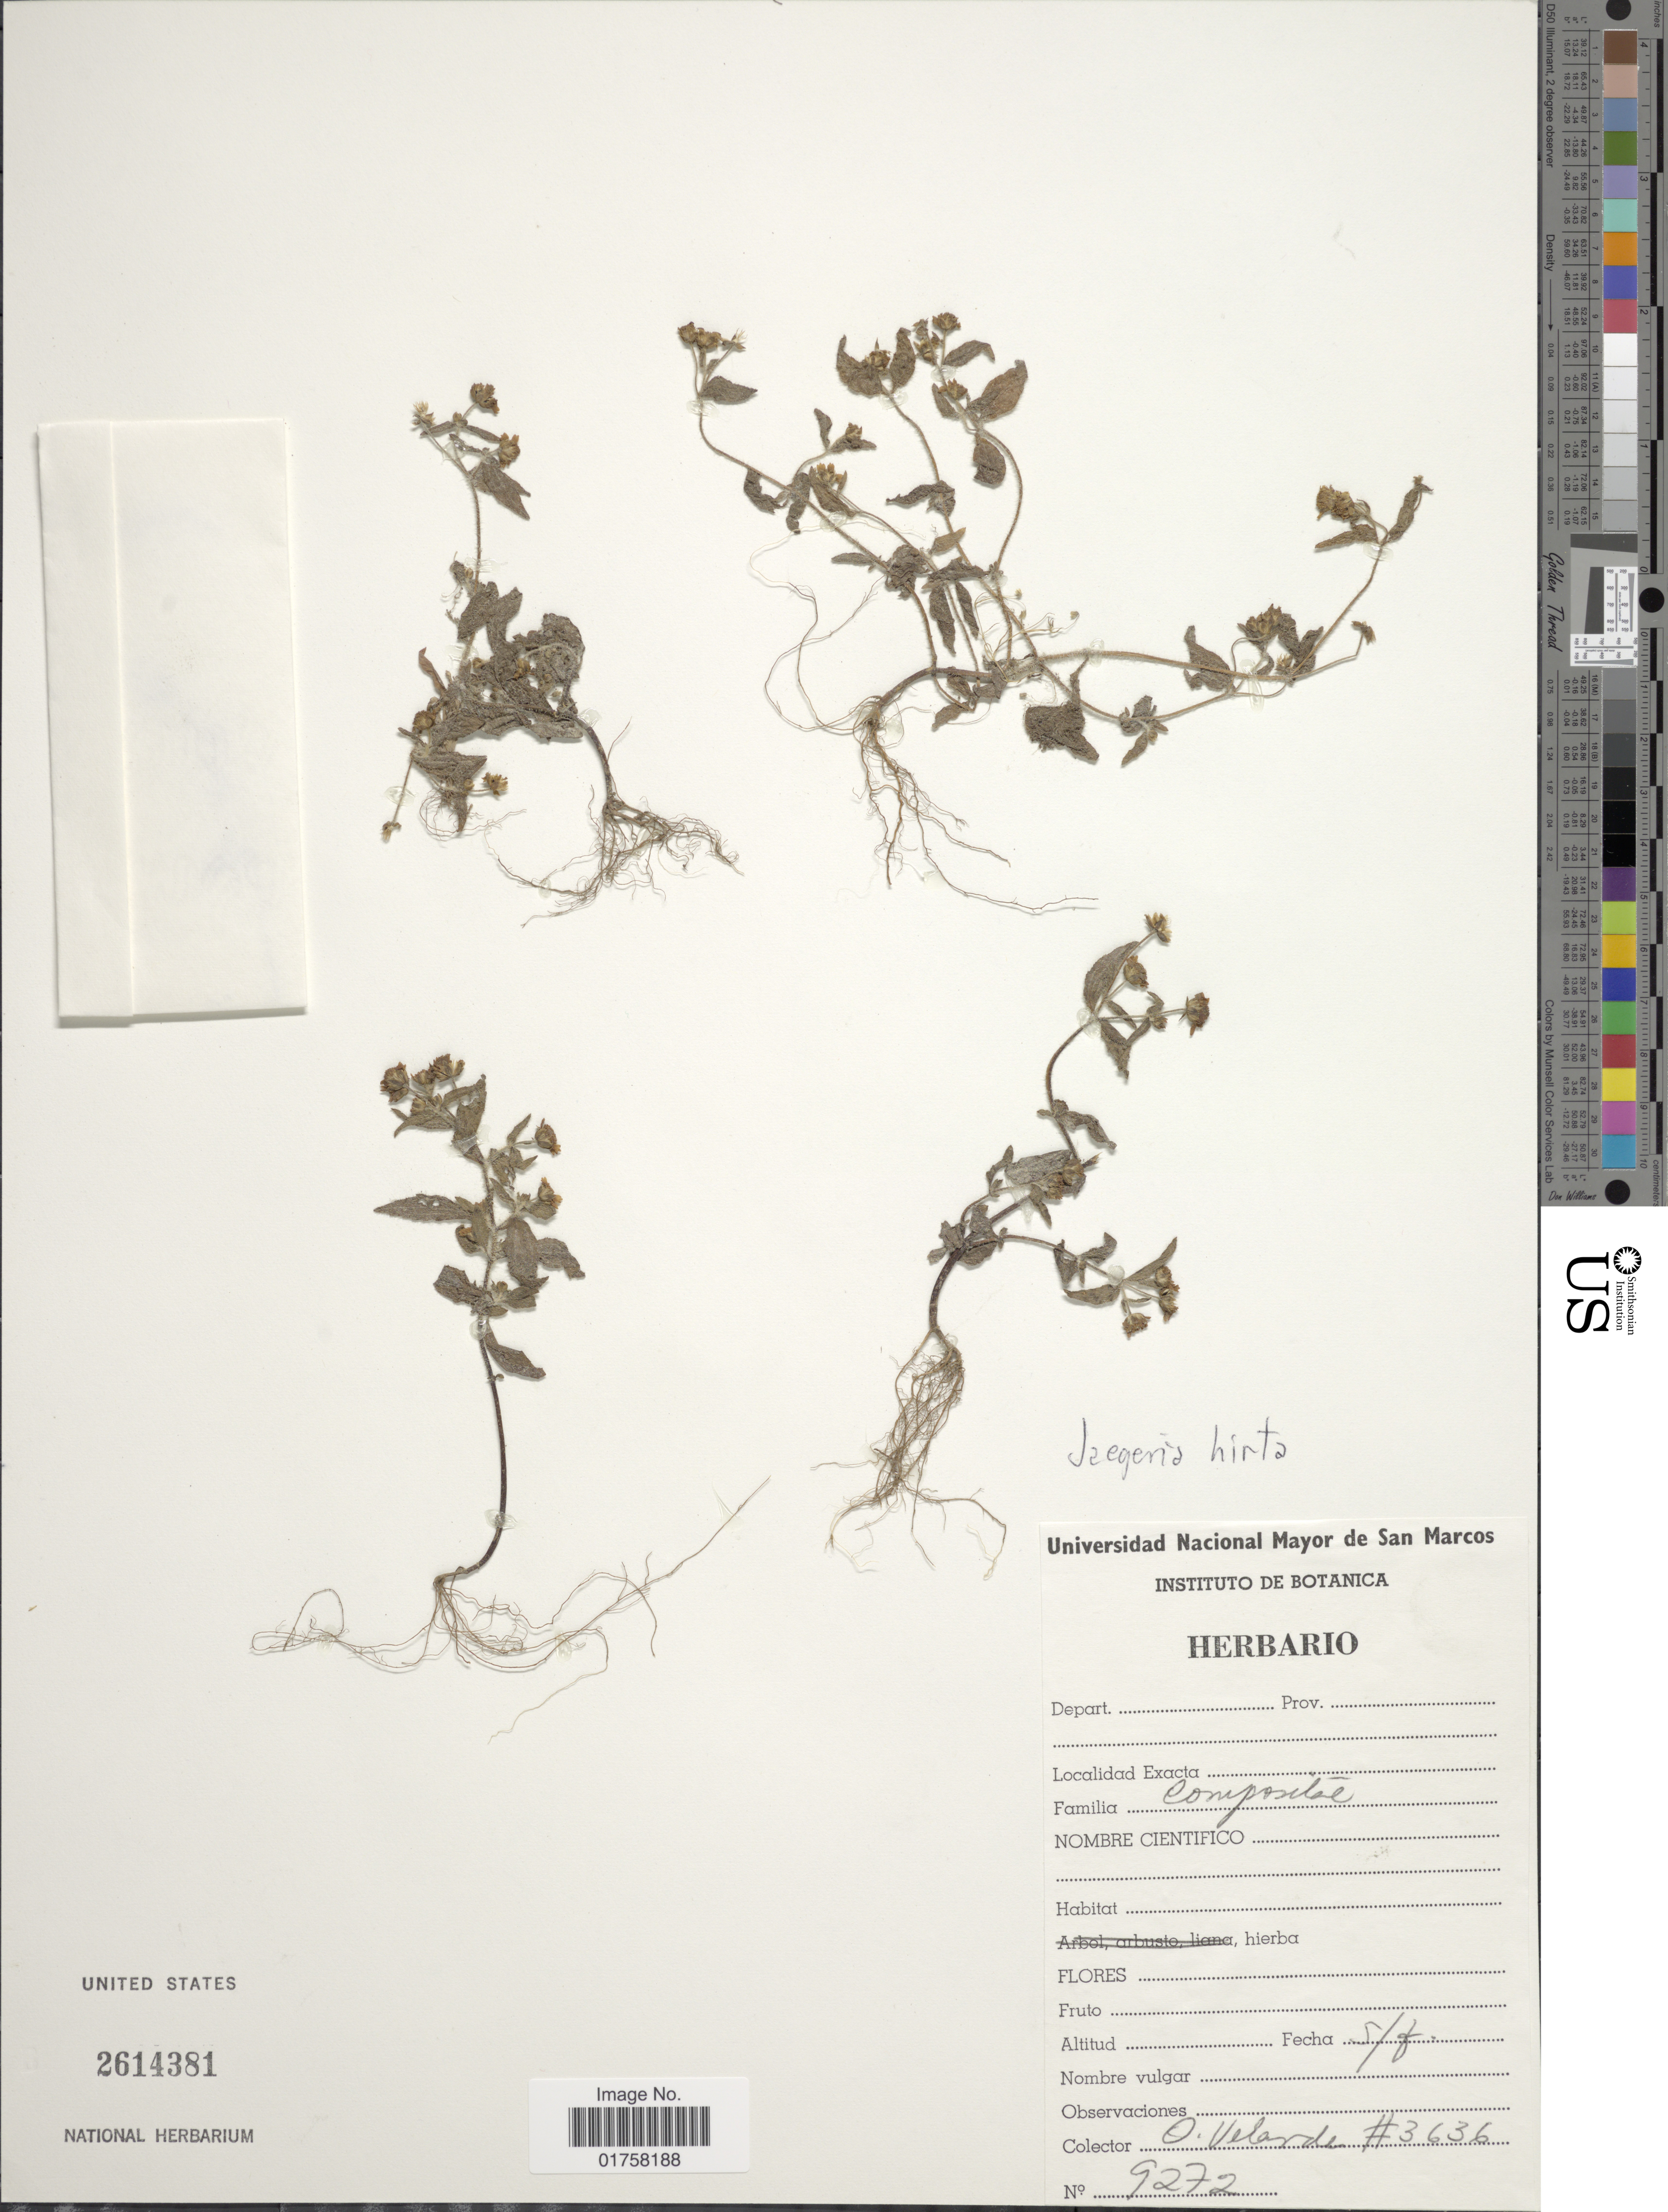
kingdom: Plantae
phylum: Tracheophyta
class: Magnoliopsida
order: Asterales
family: Asteraceae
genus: Jaegeria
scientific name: Jaegeria hirta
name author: (Lag.) Less.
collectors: O. Velarde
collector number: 3636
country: Peru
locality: https://www.google.com/url [unsure placement]sa=t&rct=j&q=&esrc=s&source=web&cd=1&ved=0ahUKEwiP3pKm7YXQAhVGMyYKHcmhCk8QFggcMAA&url=https%3A%2F%2Fen.wikipedia.org%2Fwiki%2FLas_Posadas&usg=AFQjCNG5O6uNPneTqYcFcS2HDvTbrItEEw&bvm=bv.137132246,d.eWE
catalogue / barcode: US 2614381